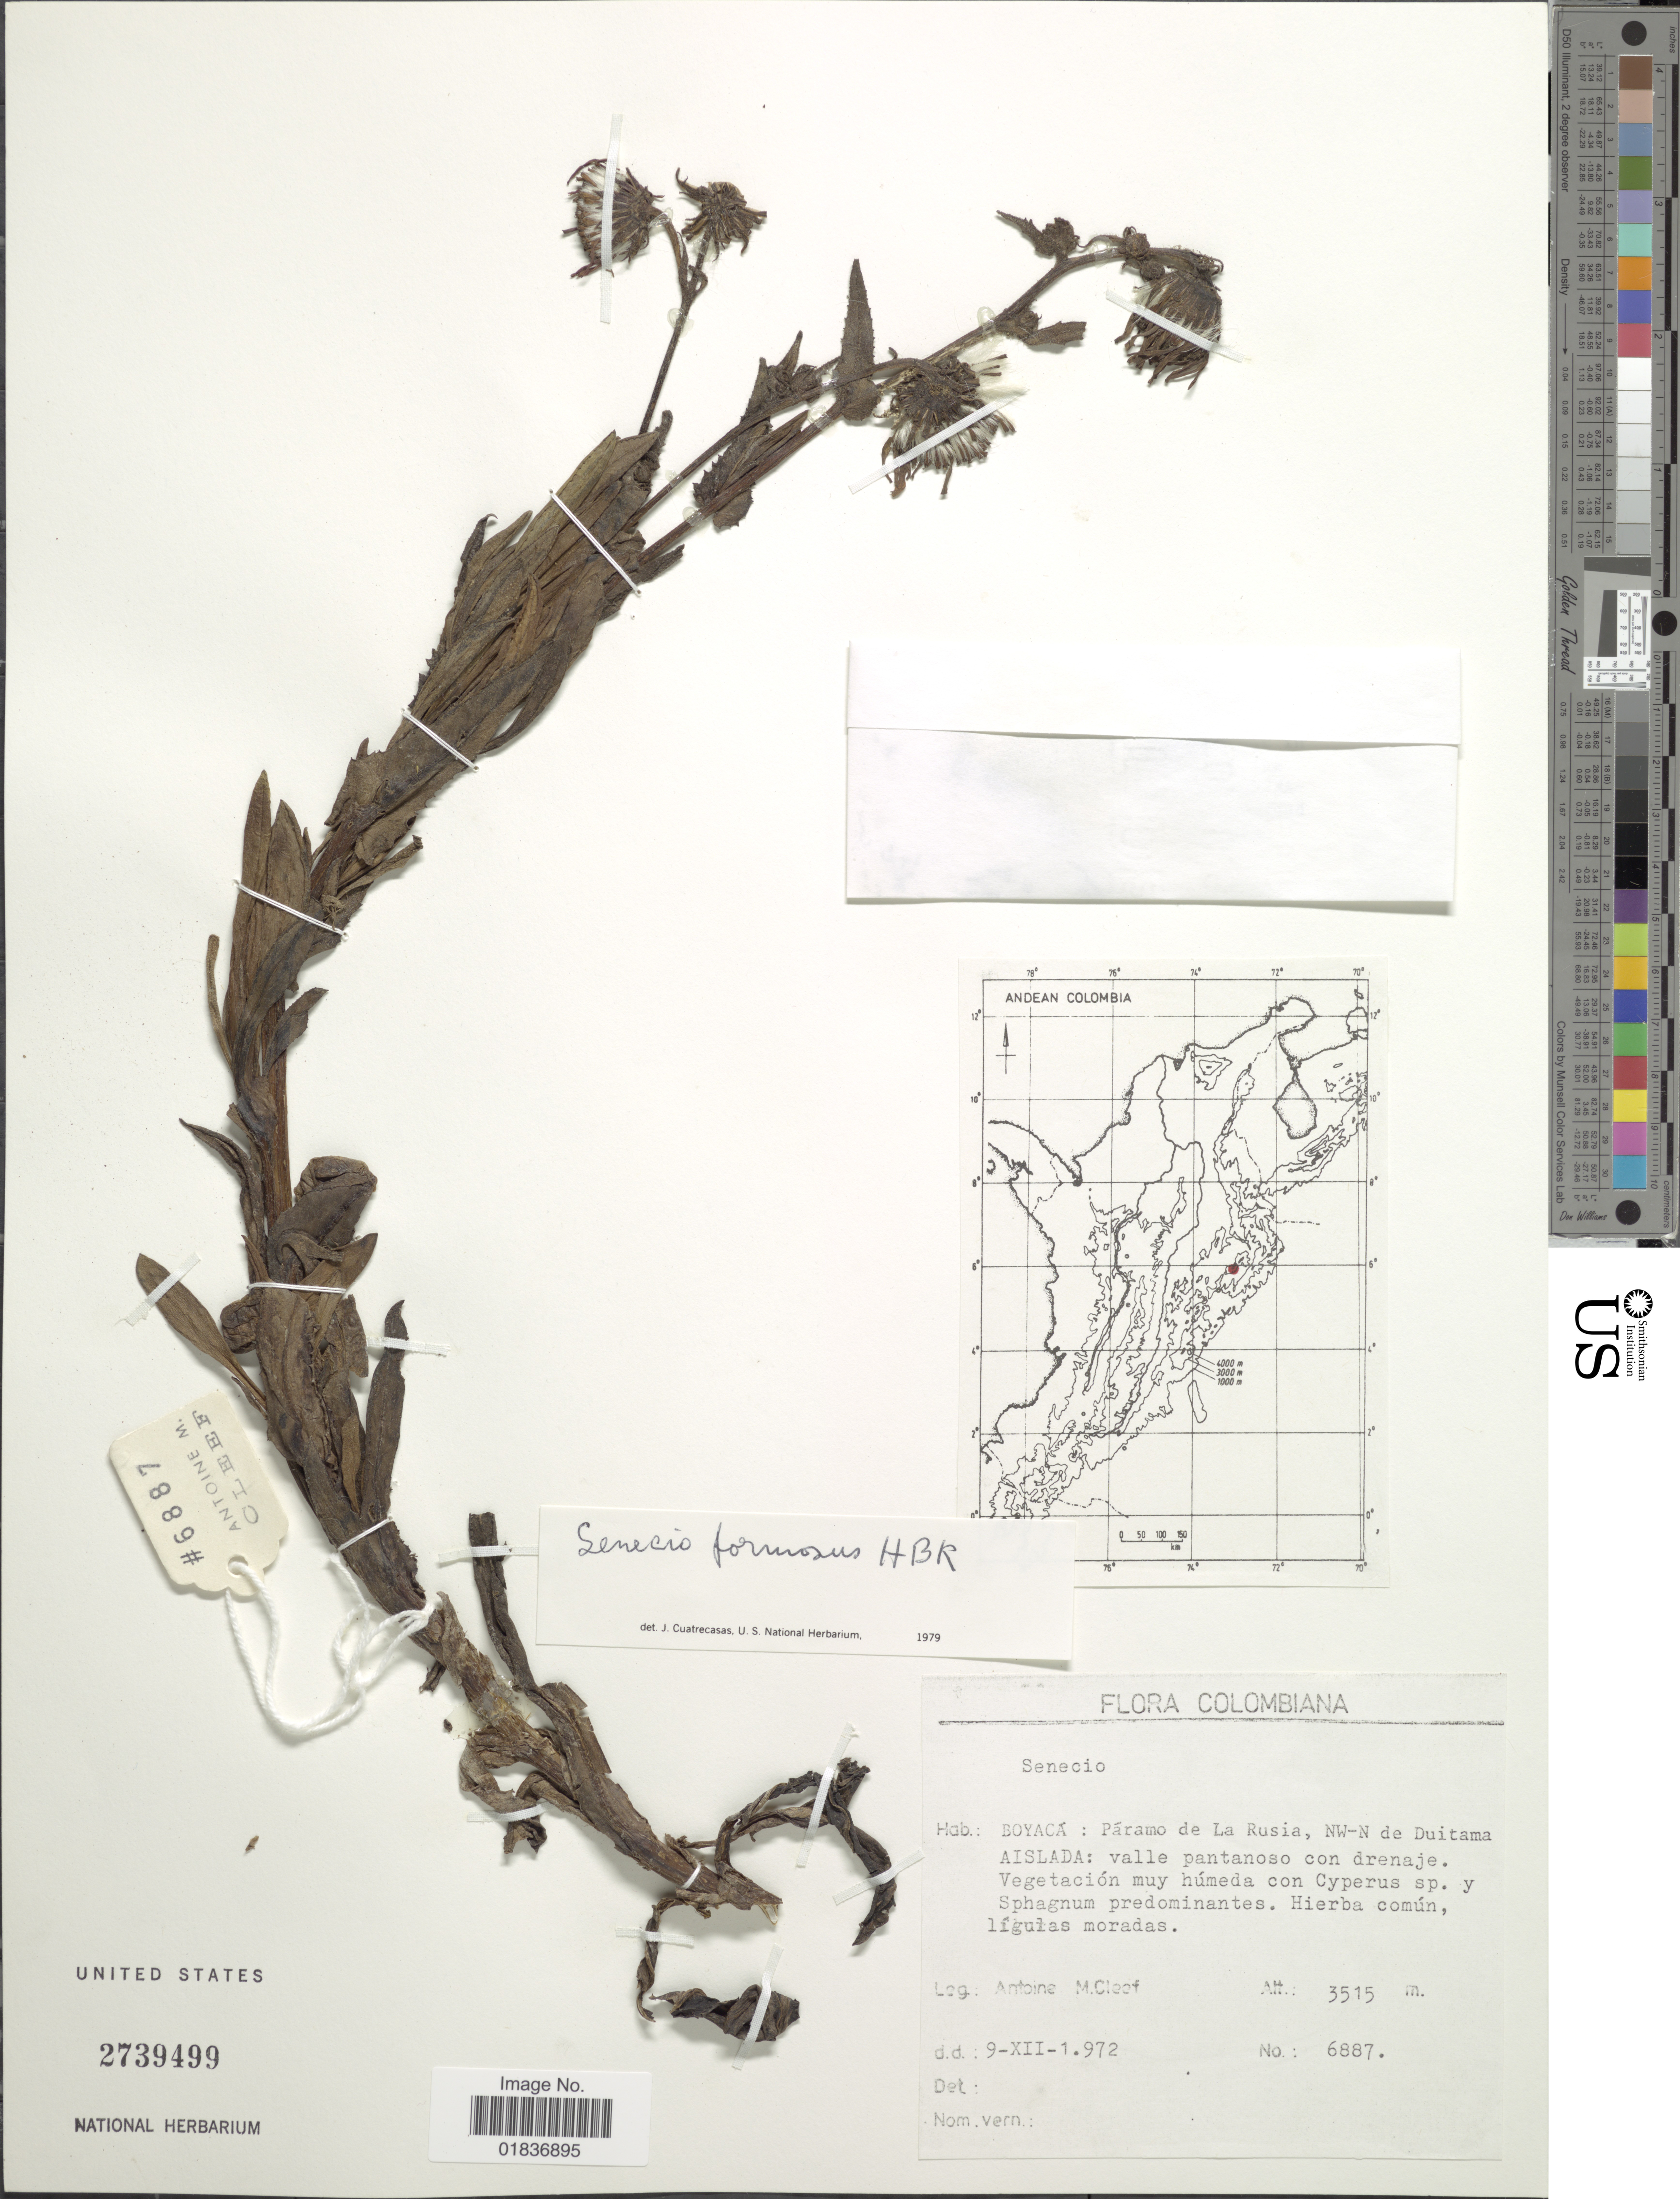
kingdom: Plantae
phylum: Tracheophyta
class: Magnoliopsida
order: Asterales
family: Asteraceae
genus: Senecio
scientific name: Senecio wedglacialis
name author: Cuatrec.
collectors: A. M. Cleef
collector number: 6887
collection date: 1972-12-09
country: Colombia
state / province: Boyacá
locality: Boyacá: Paramo de La Rusia, NW-N de Duitama Alslada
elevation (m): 3515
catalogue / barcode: US 2739499